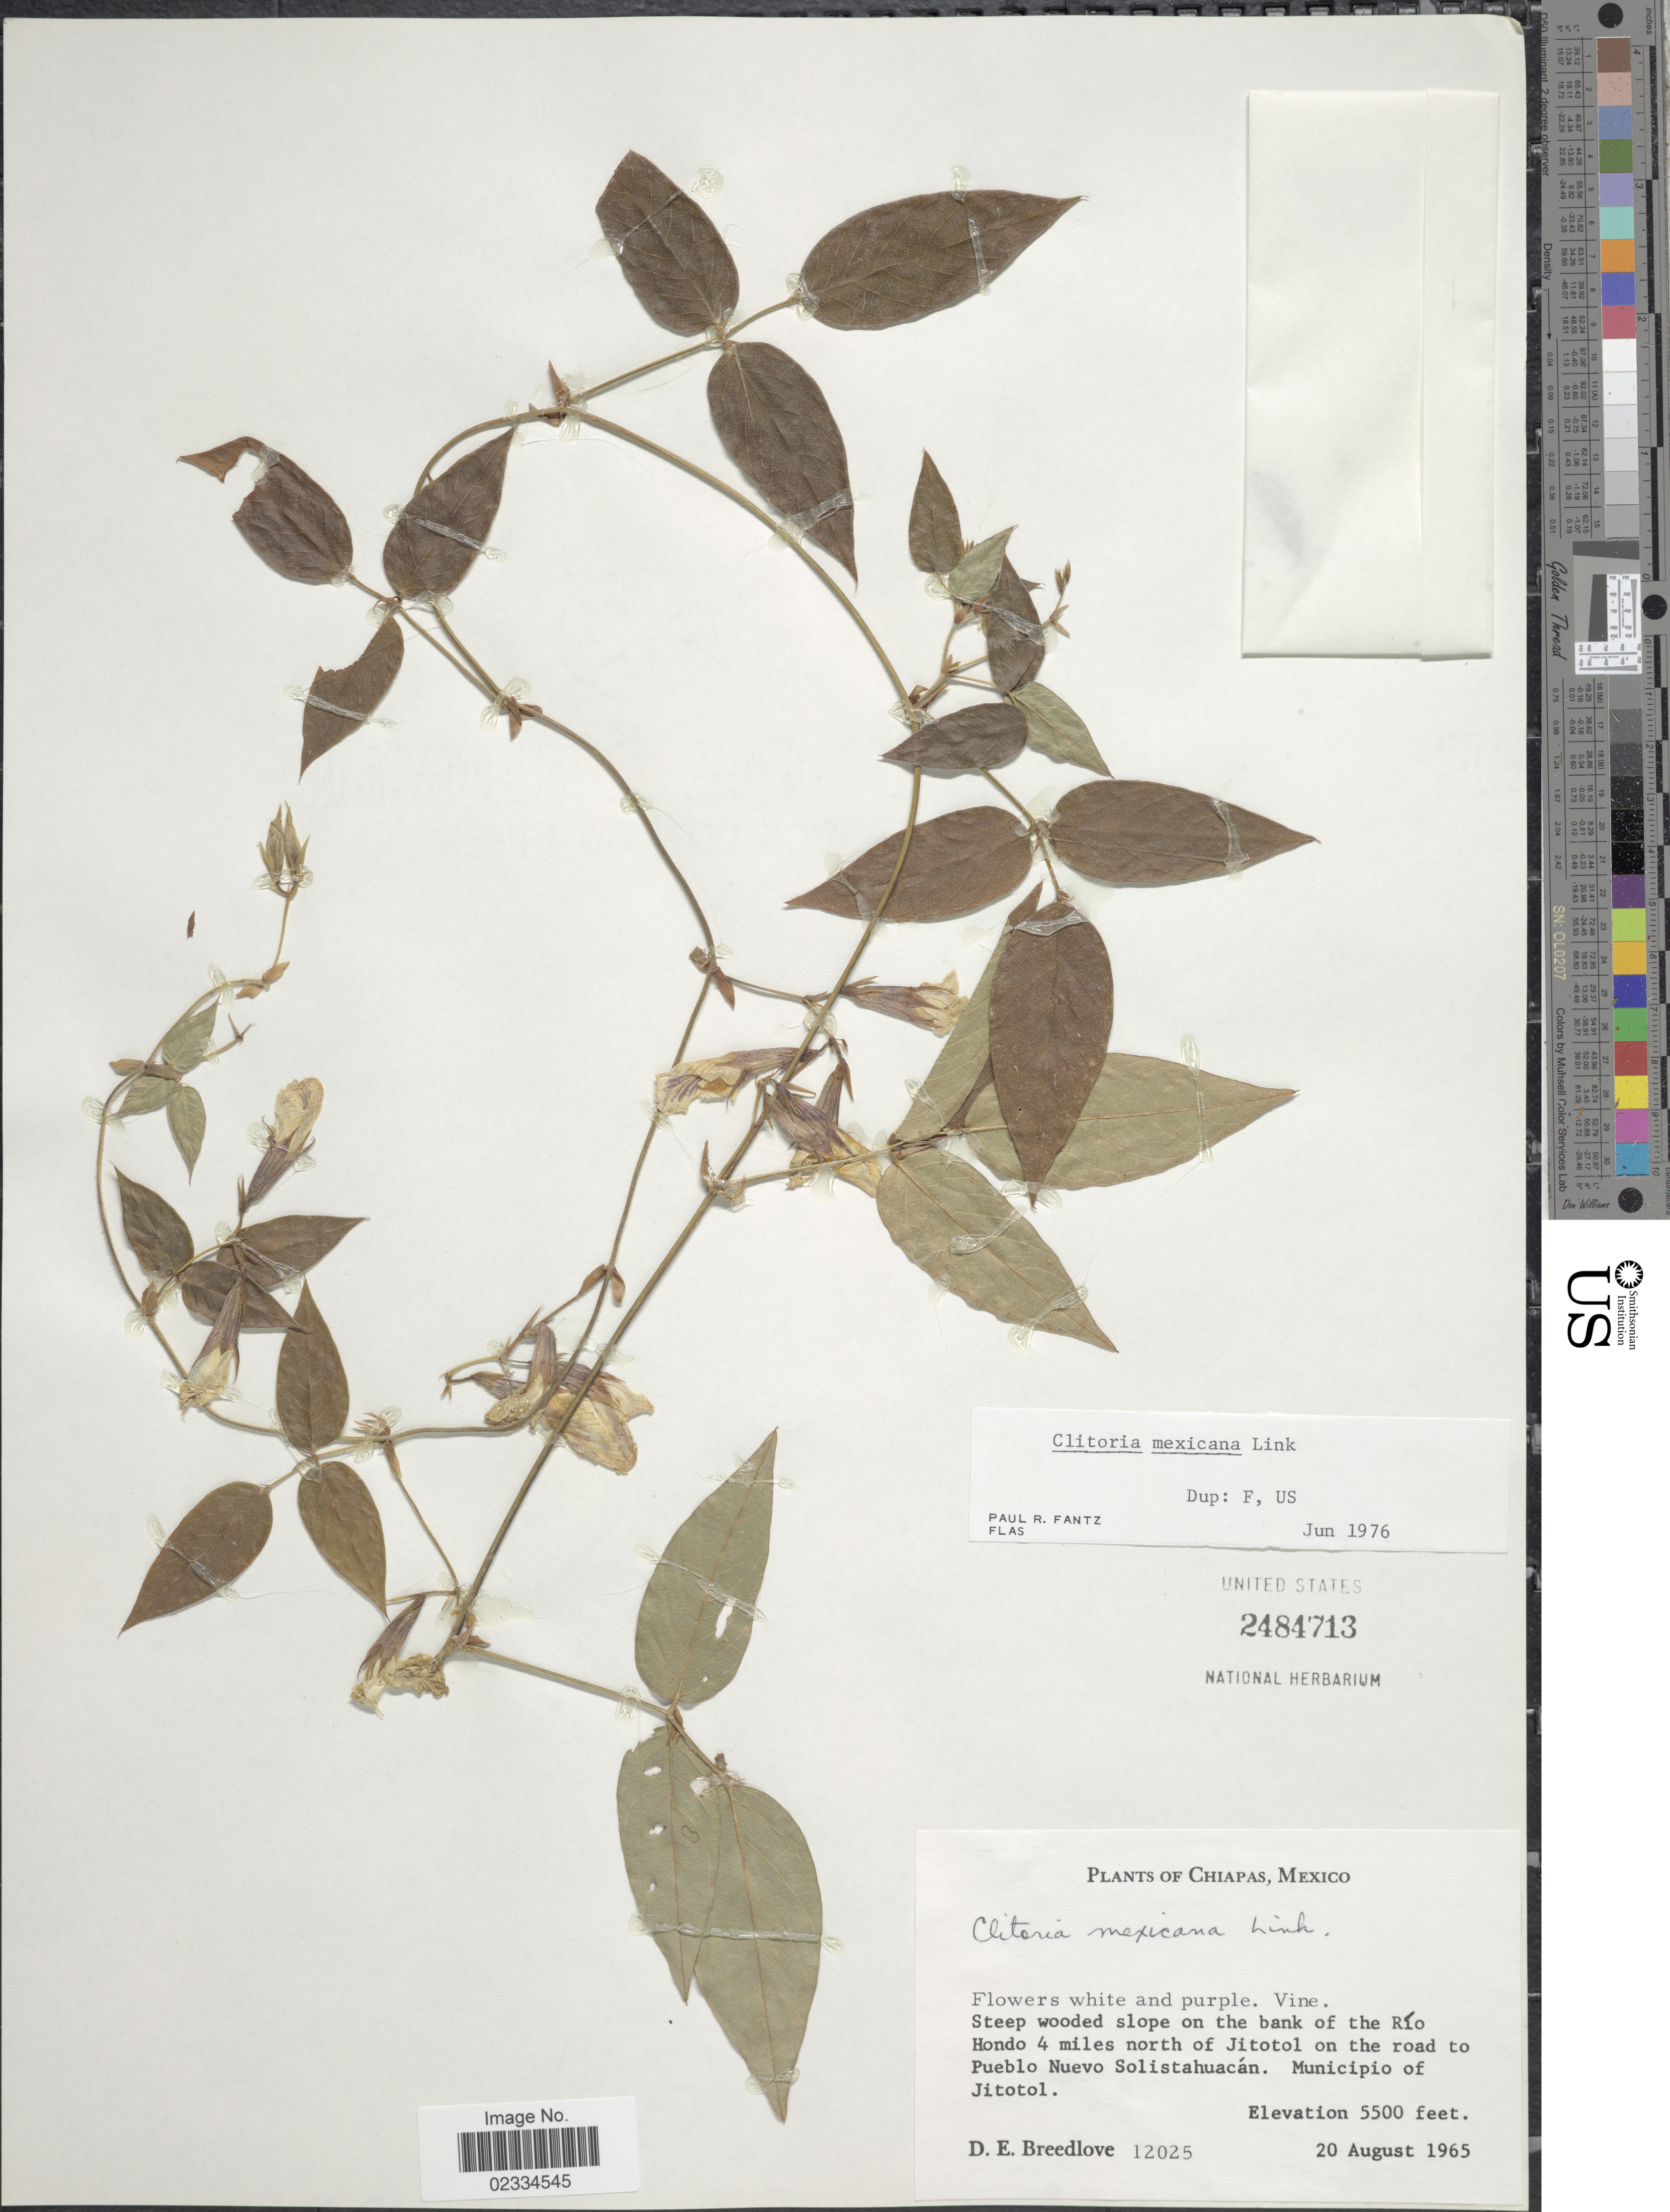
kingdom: Plantae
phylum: Tracheophyta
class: Magnoliopsida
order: Fabales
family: Fabaceae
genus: Clitoria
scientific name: Clitoria mexicana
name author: Link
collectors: D. E. Breedlove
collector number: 12025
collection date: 1965-08-20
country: Mexico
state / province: Chiapas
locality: Steep wooded slope on the bank of the Rio Hondo 4 miles north of Jitotol on the road to Pueblo Nuevo Solistahuacan, Municipio of Jitotol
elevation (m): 1676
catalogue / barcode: US 2484713